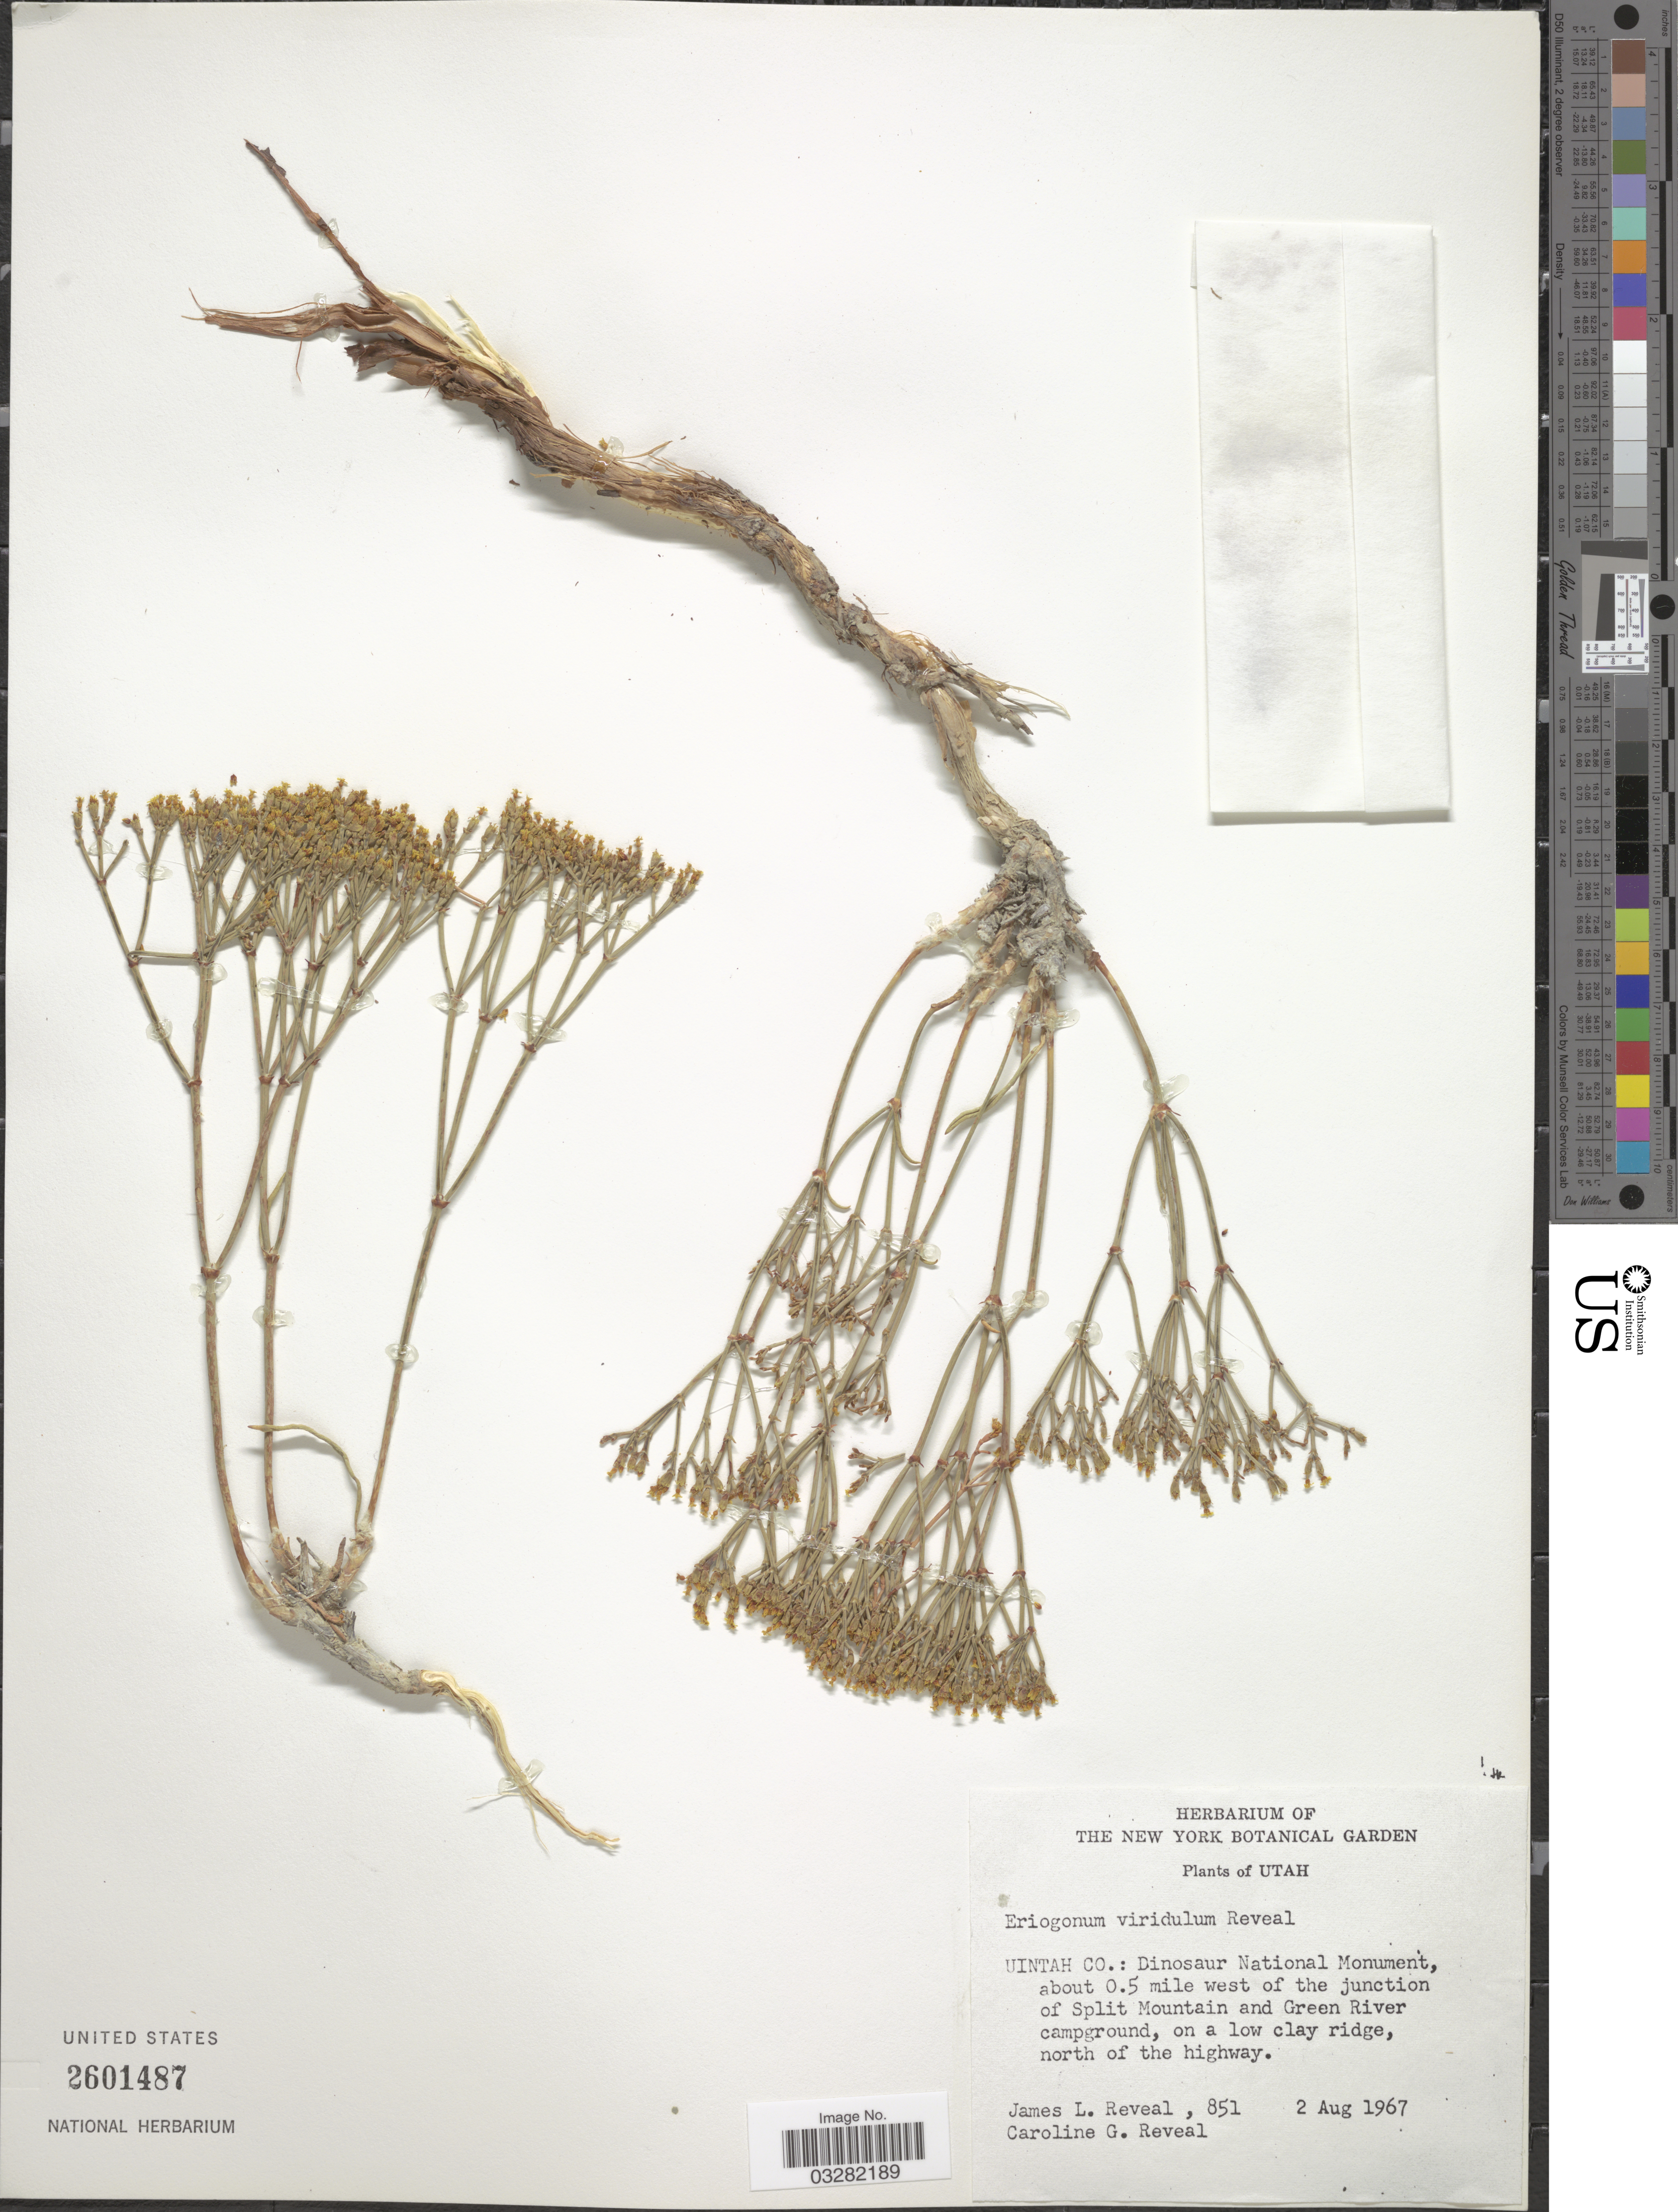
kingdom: Plantae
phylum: Tracheophyta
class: Magnoliopsida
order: Caryophyllales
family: Polygonaceae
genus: Eriogonum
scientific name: Eriogonum viridulum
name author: Reveal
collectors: J. L. Reveal & C. G. Reveal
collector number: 851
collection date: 1967-08-02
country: United States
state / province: Utah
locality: Uintah Co.: Dinosaur National Monument, about 0.5 mile west of the junction of Split Mountain and Green River campground, north of the highway.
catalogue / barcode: US 2601487